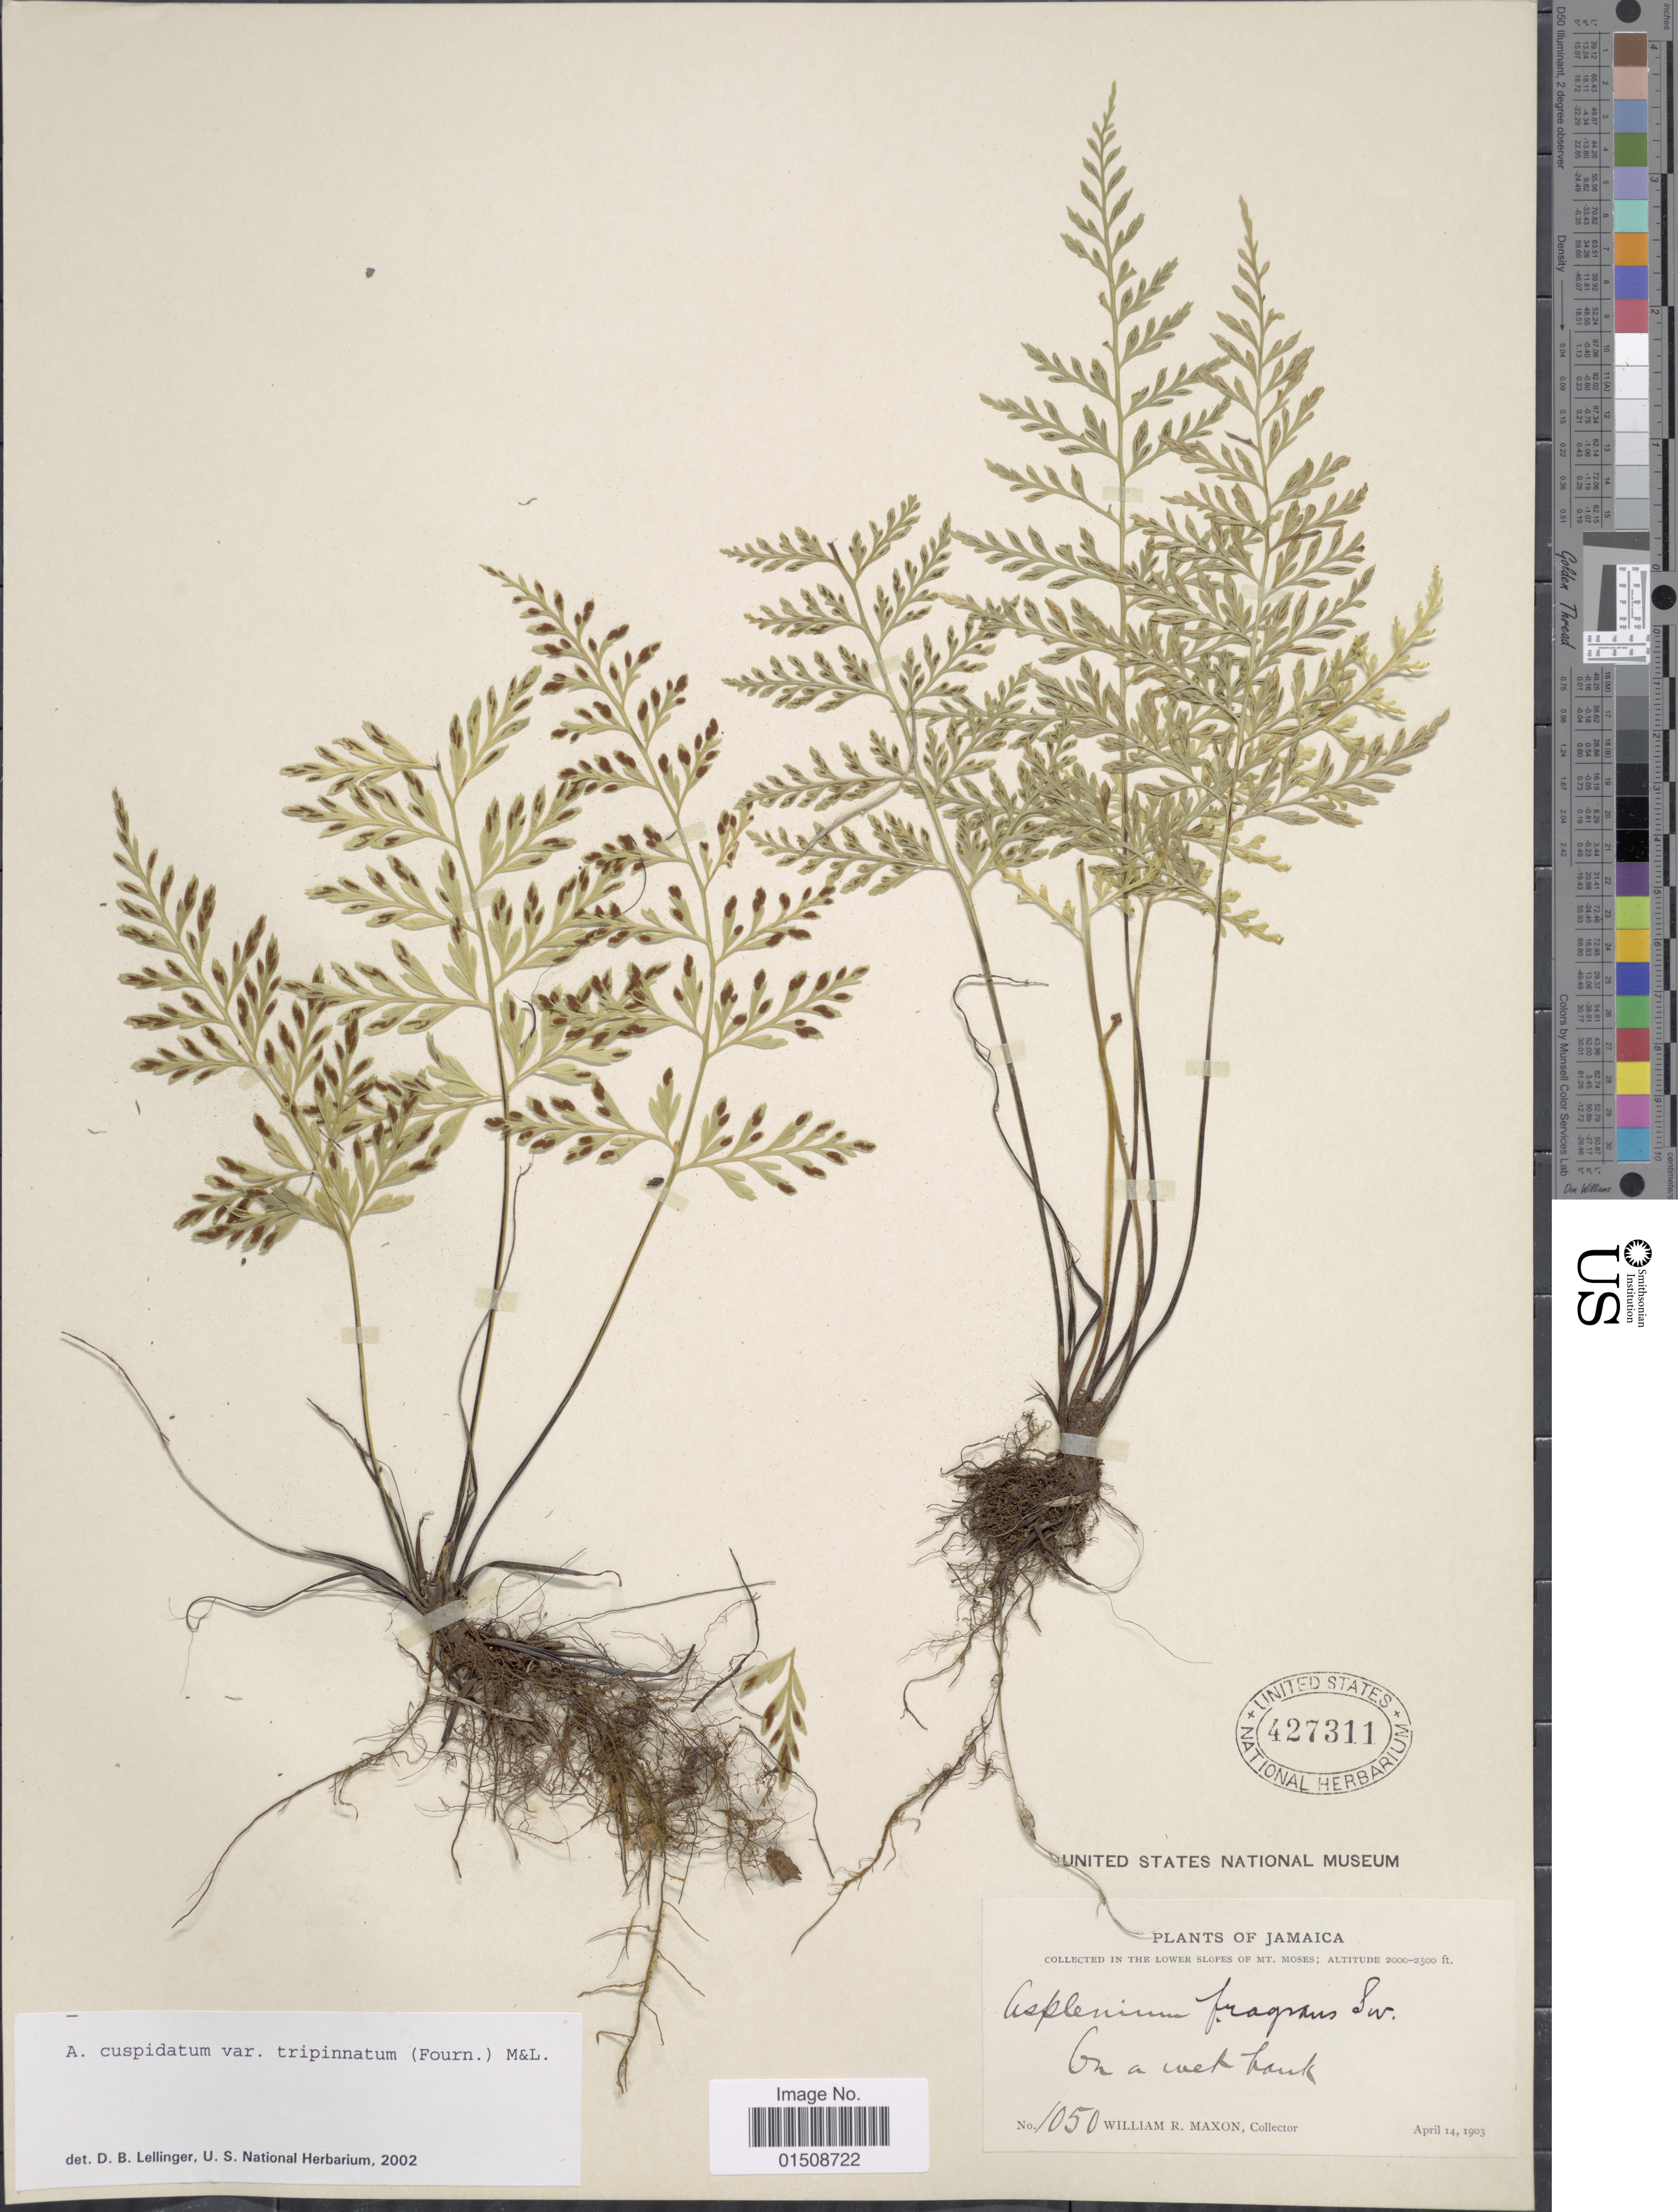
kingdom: Plantae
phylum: Tracheophyta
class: Polypodiopsida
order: Polypodiales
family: Aspleniaceae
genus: Asplenium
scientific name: Asplenium cuspidatum var. tripinnatum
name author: (E. Fourn.) C.V. Morton & Lellinger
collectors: W. R. Maxon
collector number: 1050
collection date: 1903-04-14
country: Jamaica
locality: In the lower slopes of Mt. Moses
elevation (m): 610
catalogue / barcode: US 427311